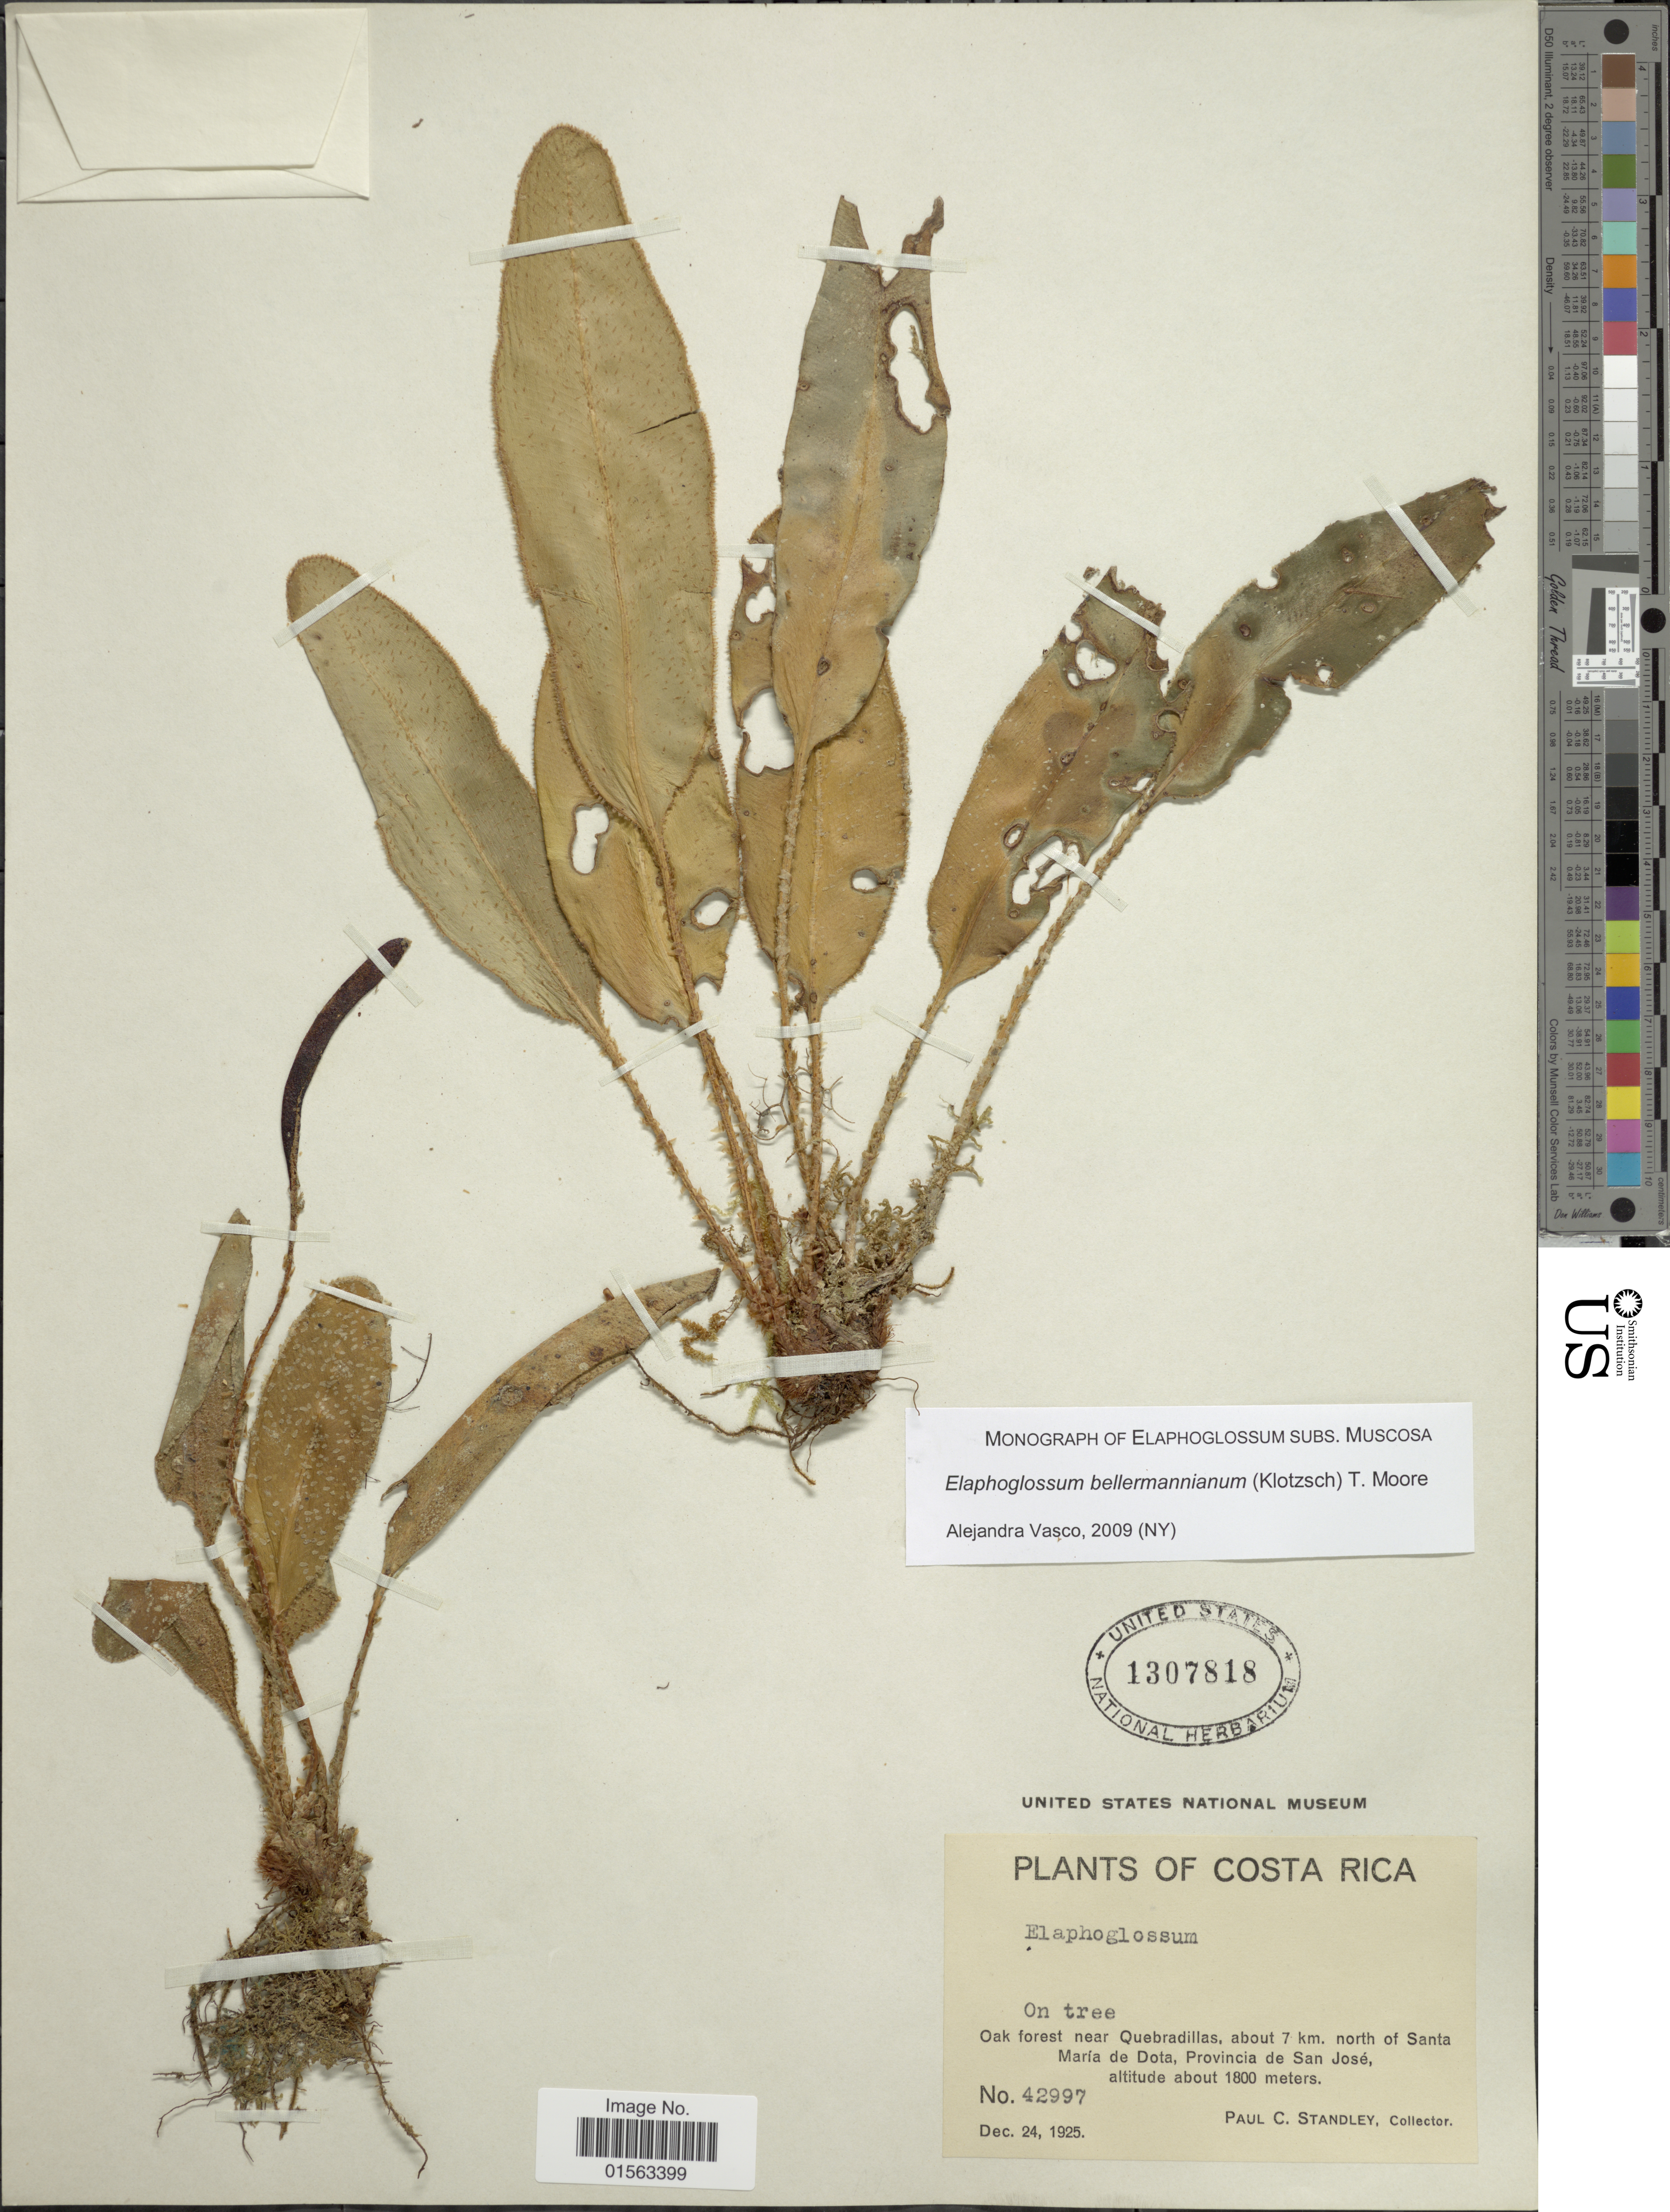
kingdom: Plantae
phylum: Tracheophyta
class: Polypodiopsida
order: Polypodiales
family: Dryopteridaceae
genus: Elaphoglossum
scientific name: Elaphoglossum bellermannianum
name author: (Klotzsch) T. Moore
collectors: P. C. Standley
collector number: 42997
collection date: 1925-12-24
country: Costa Rica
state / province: San José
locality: Oak forest near Quebradillas, about 7 km. north of Santa Maria de Dota, Provincia de San Jose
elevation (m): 1800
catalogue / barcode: US 1307818